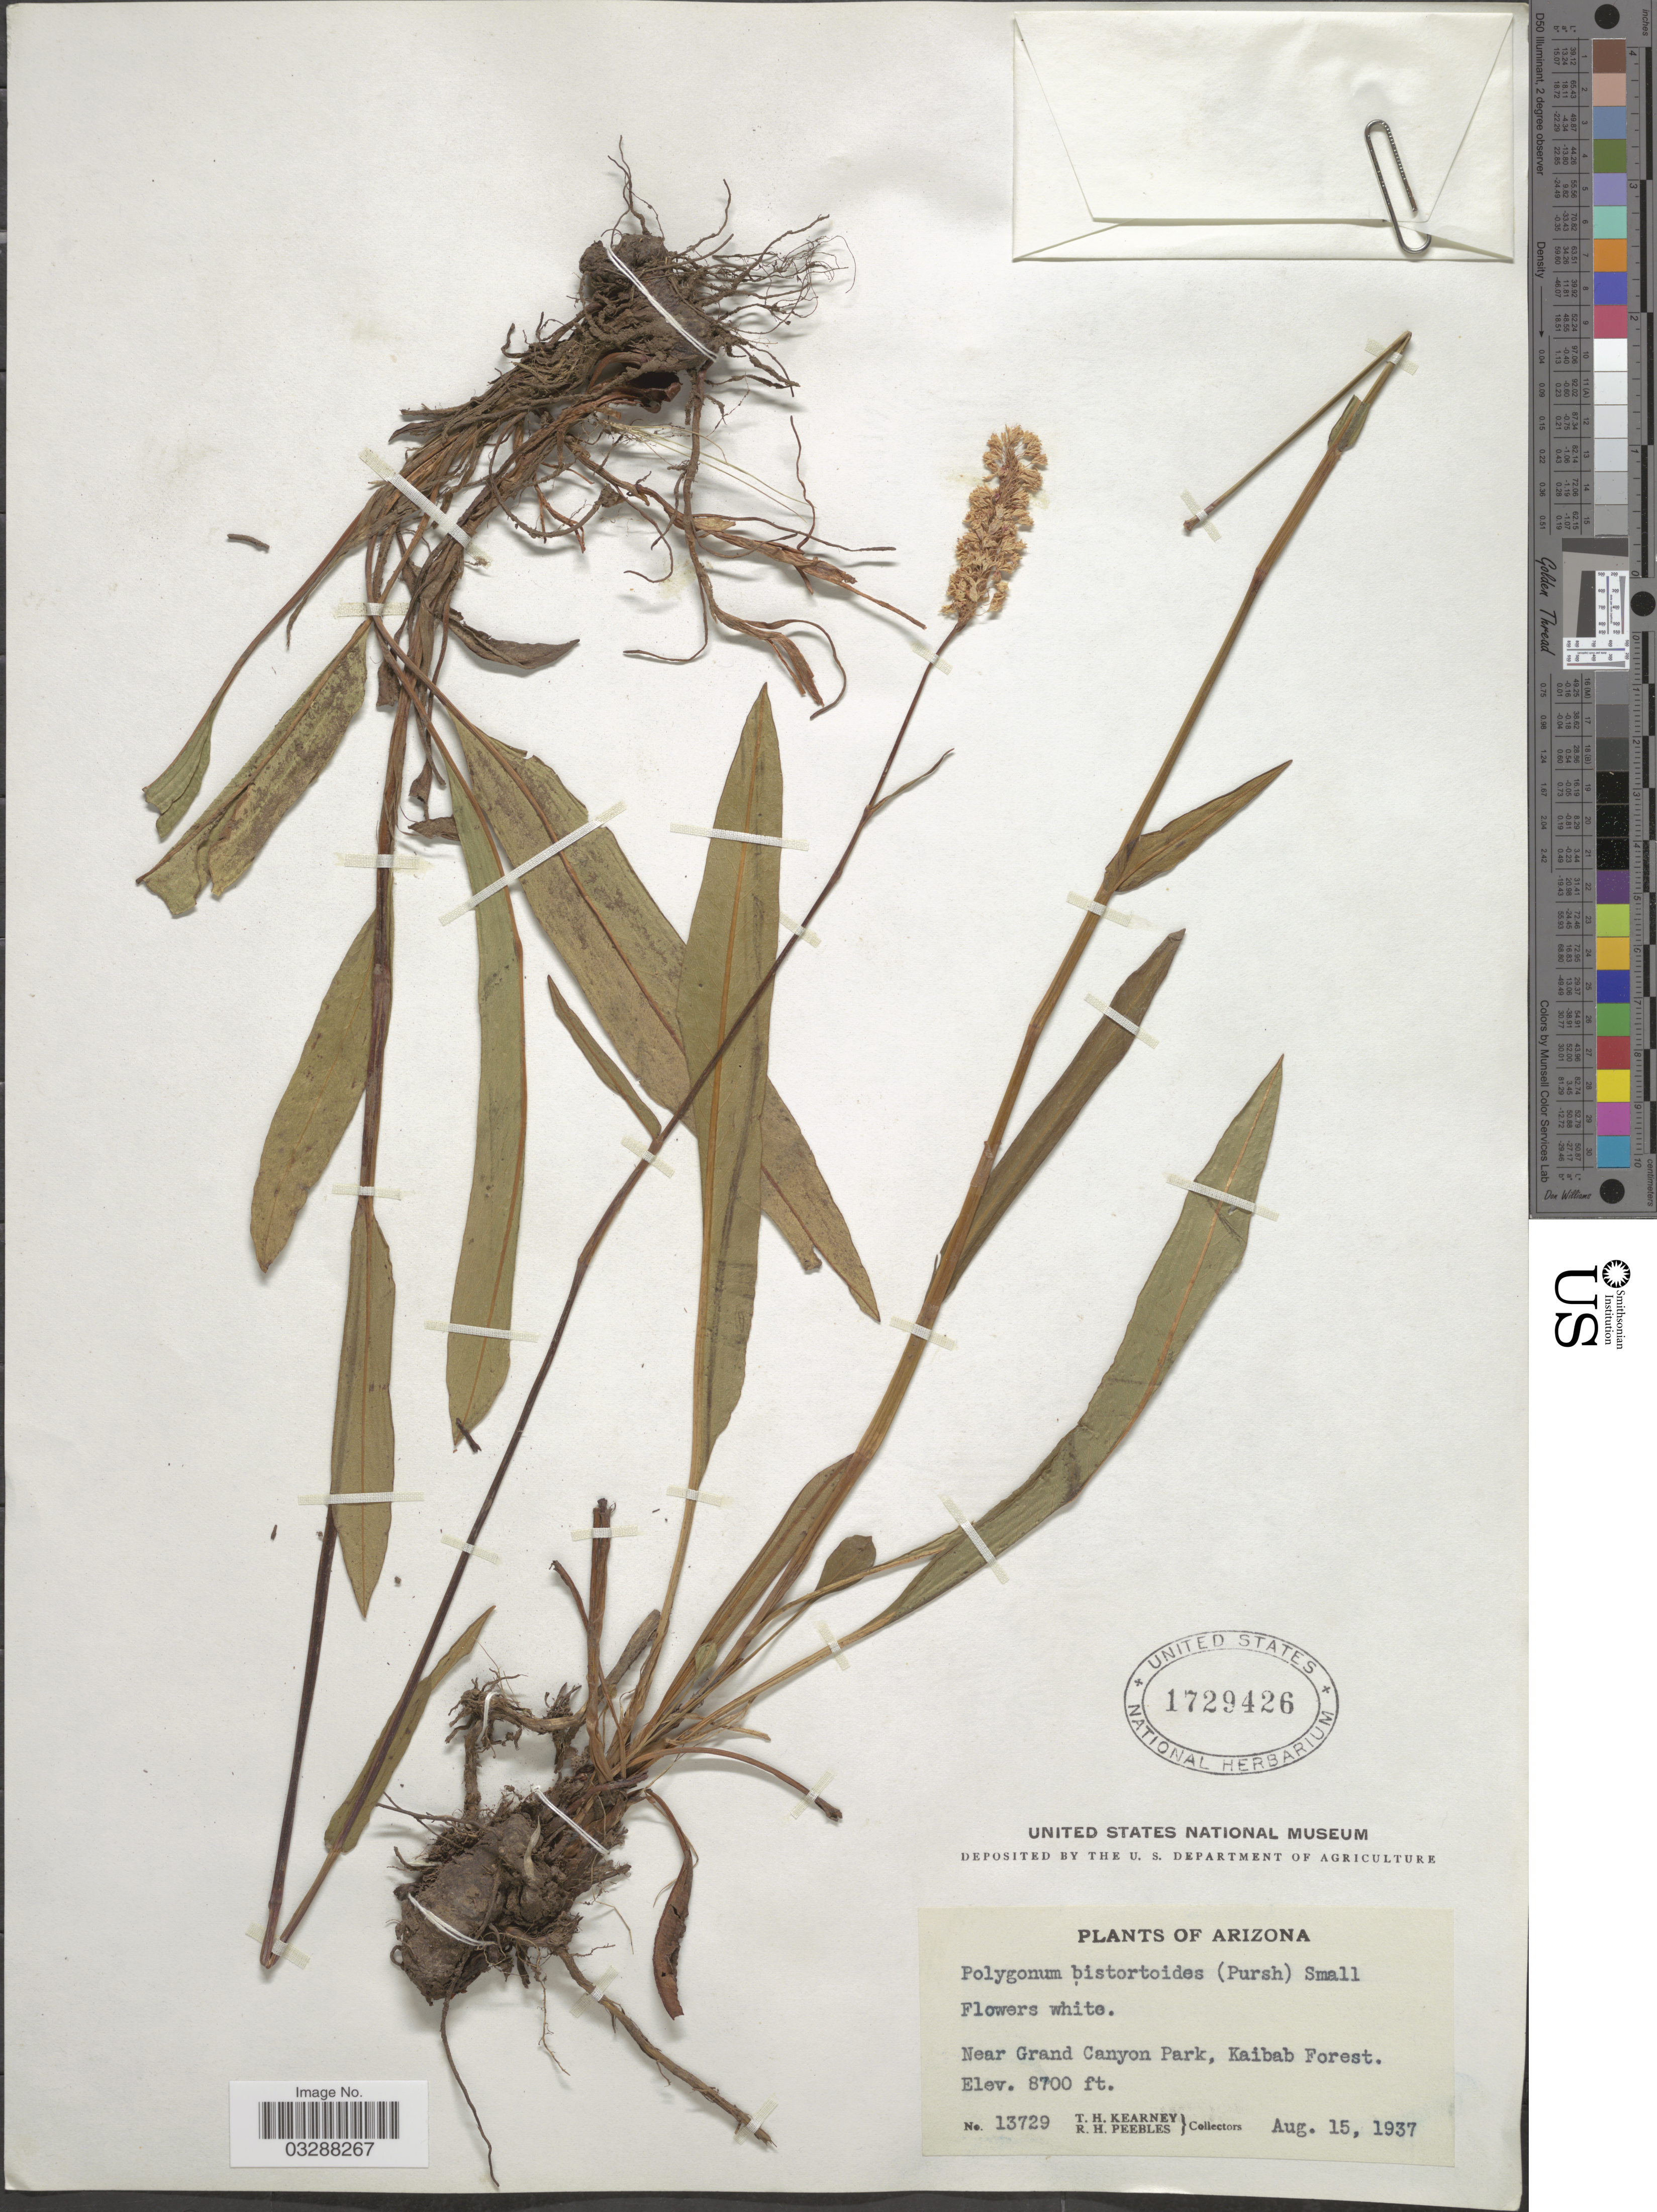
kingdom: Plantae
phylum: Tracheophyta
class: Magnoliopsida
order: Caryophyllales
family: Polygonaceae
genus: Bistorta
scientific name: Bistorta bistortoides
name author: (Pursh) Small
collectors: T. H. Kearney & R. H. Peebles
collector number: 13729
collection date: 1937-08-15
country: United States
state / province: Arizona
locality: Near Grand Canyon Park, Kaibab Forest.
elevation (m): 2652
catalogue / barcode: US 1729426